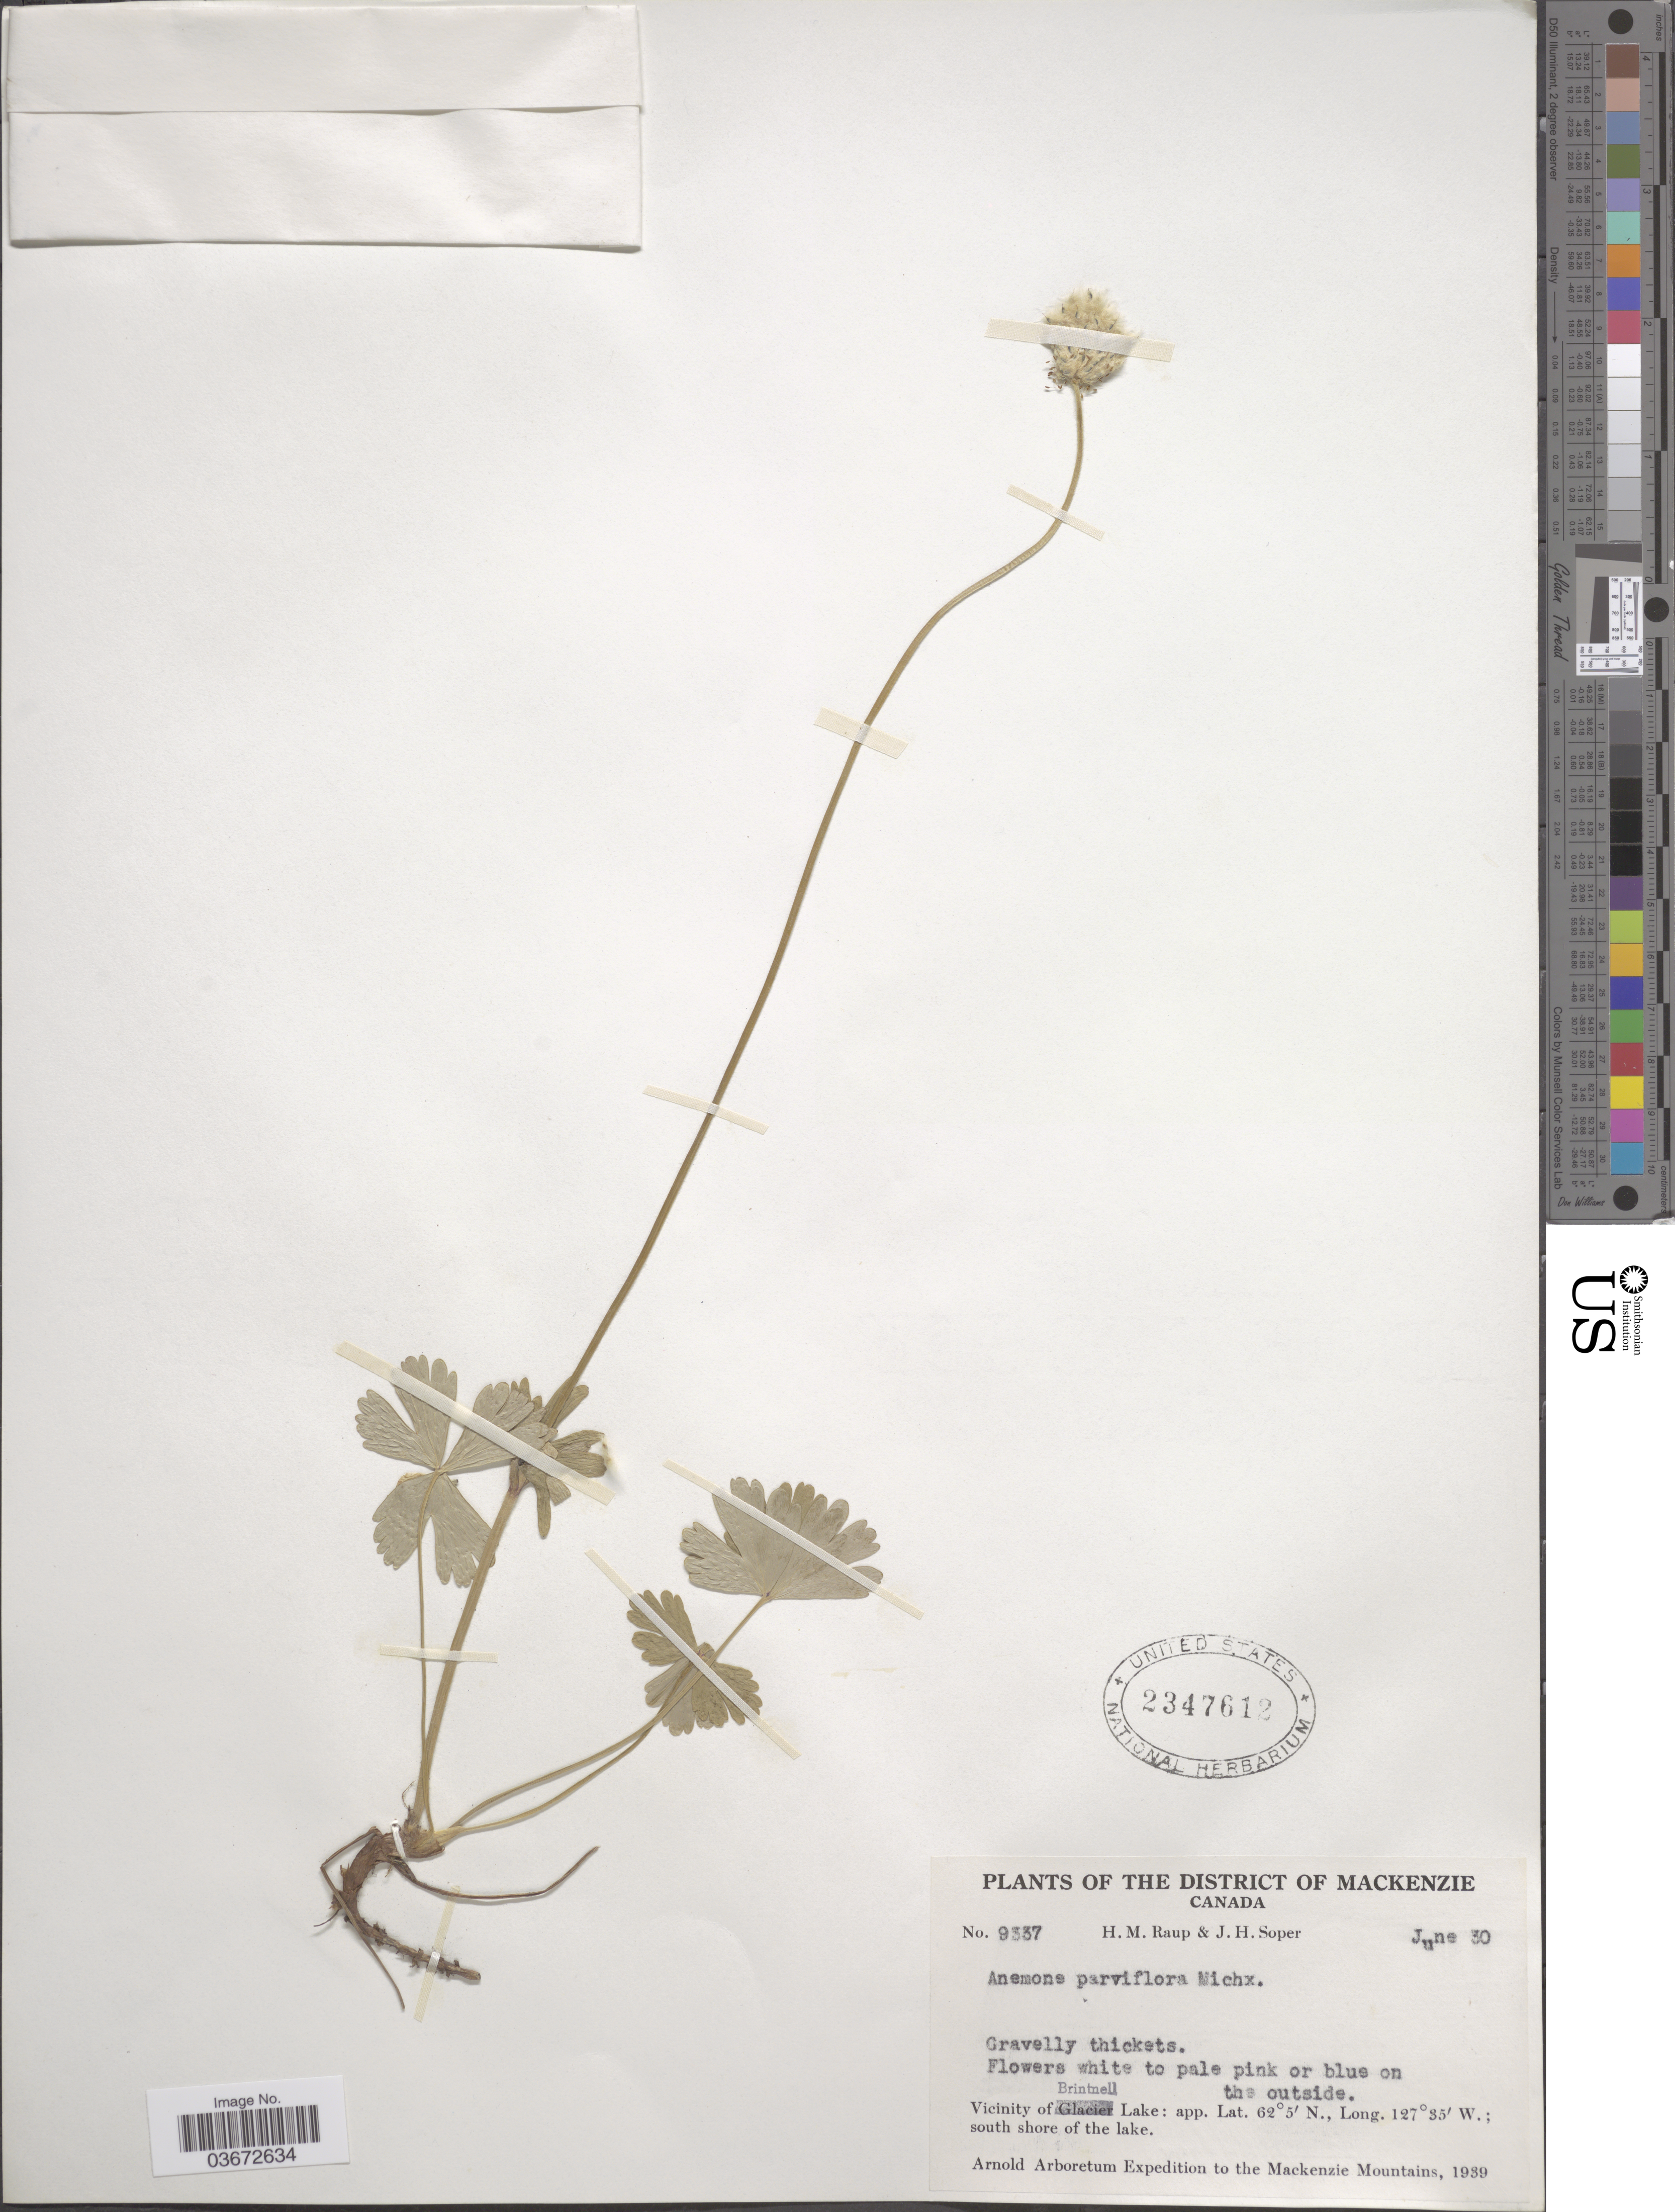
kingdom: Plantae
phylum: Tracheophyta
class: Magnoliopsida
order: Ranunculales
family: Ranunculaceae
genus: Anemone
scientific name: Anemone parviflora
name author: Michx.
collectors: H. Raup & J. H. Soper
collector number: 9337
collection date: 1939-06-30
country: Canada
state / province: British Columbia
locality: District of Mackenzie. Vicinity of Brintnell Lake. Mackenzie Mountains.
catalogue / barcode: US 2347612